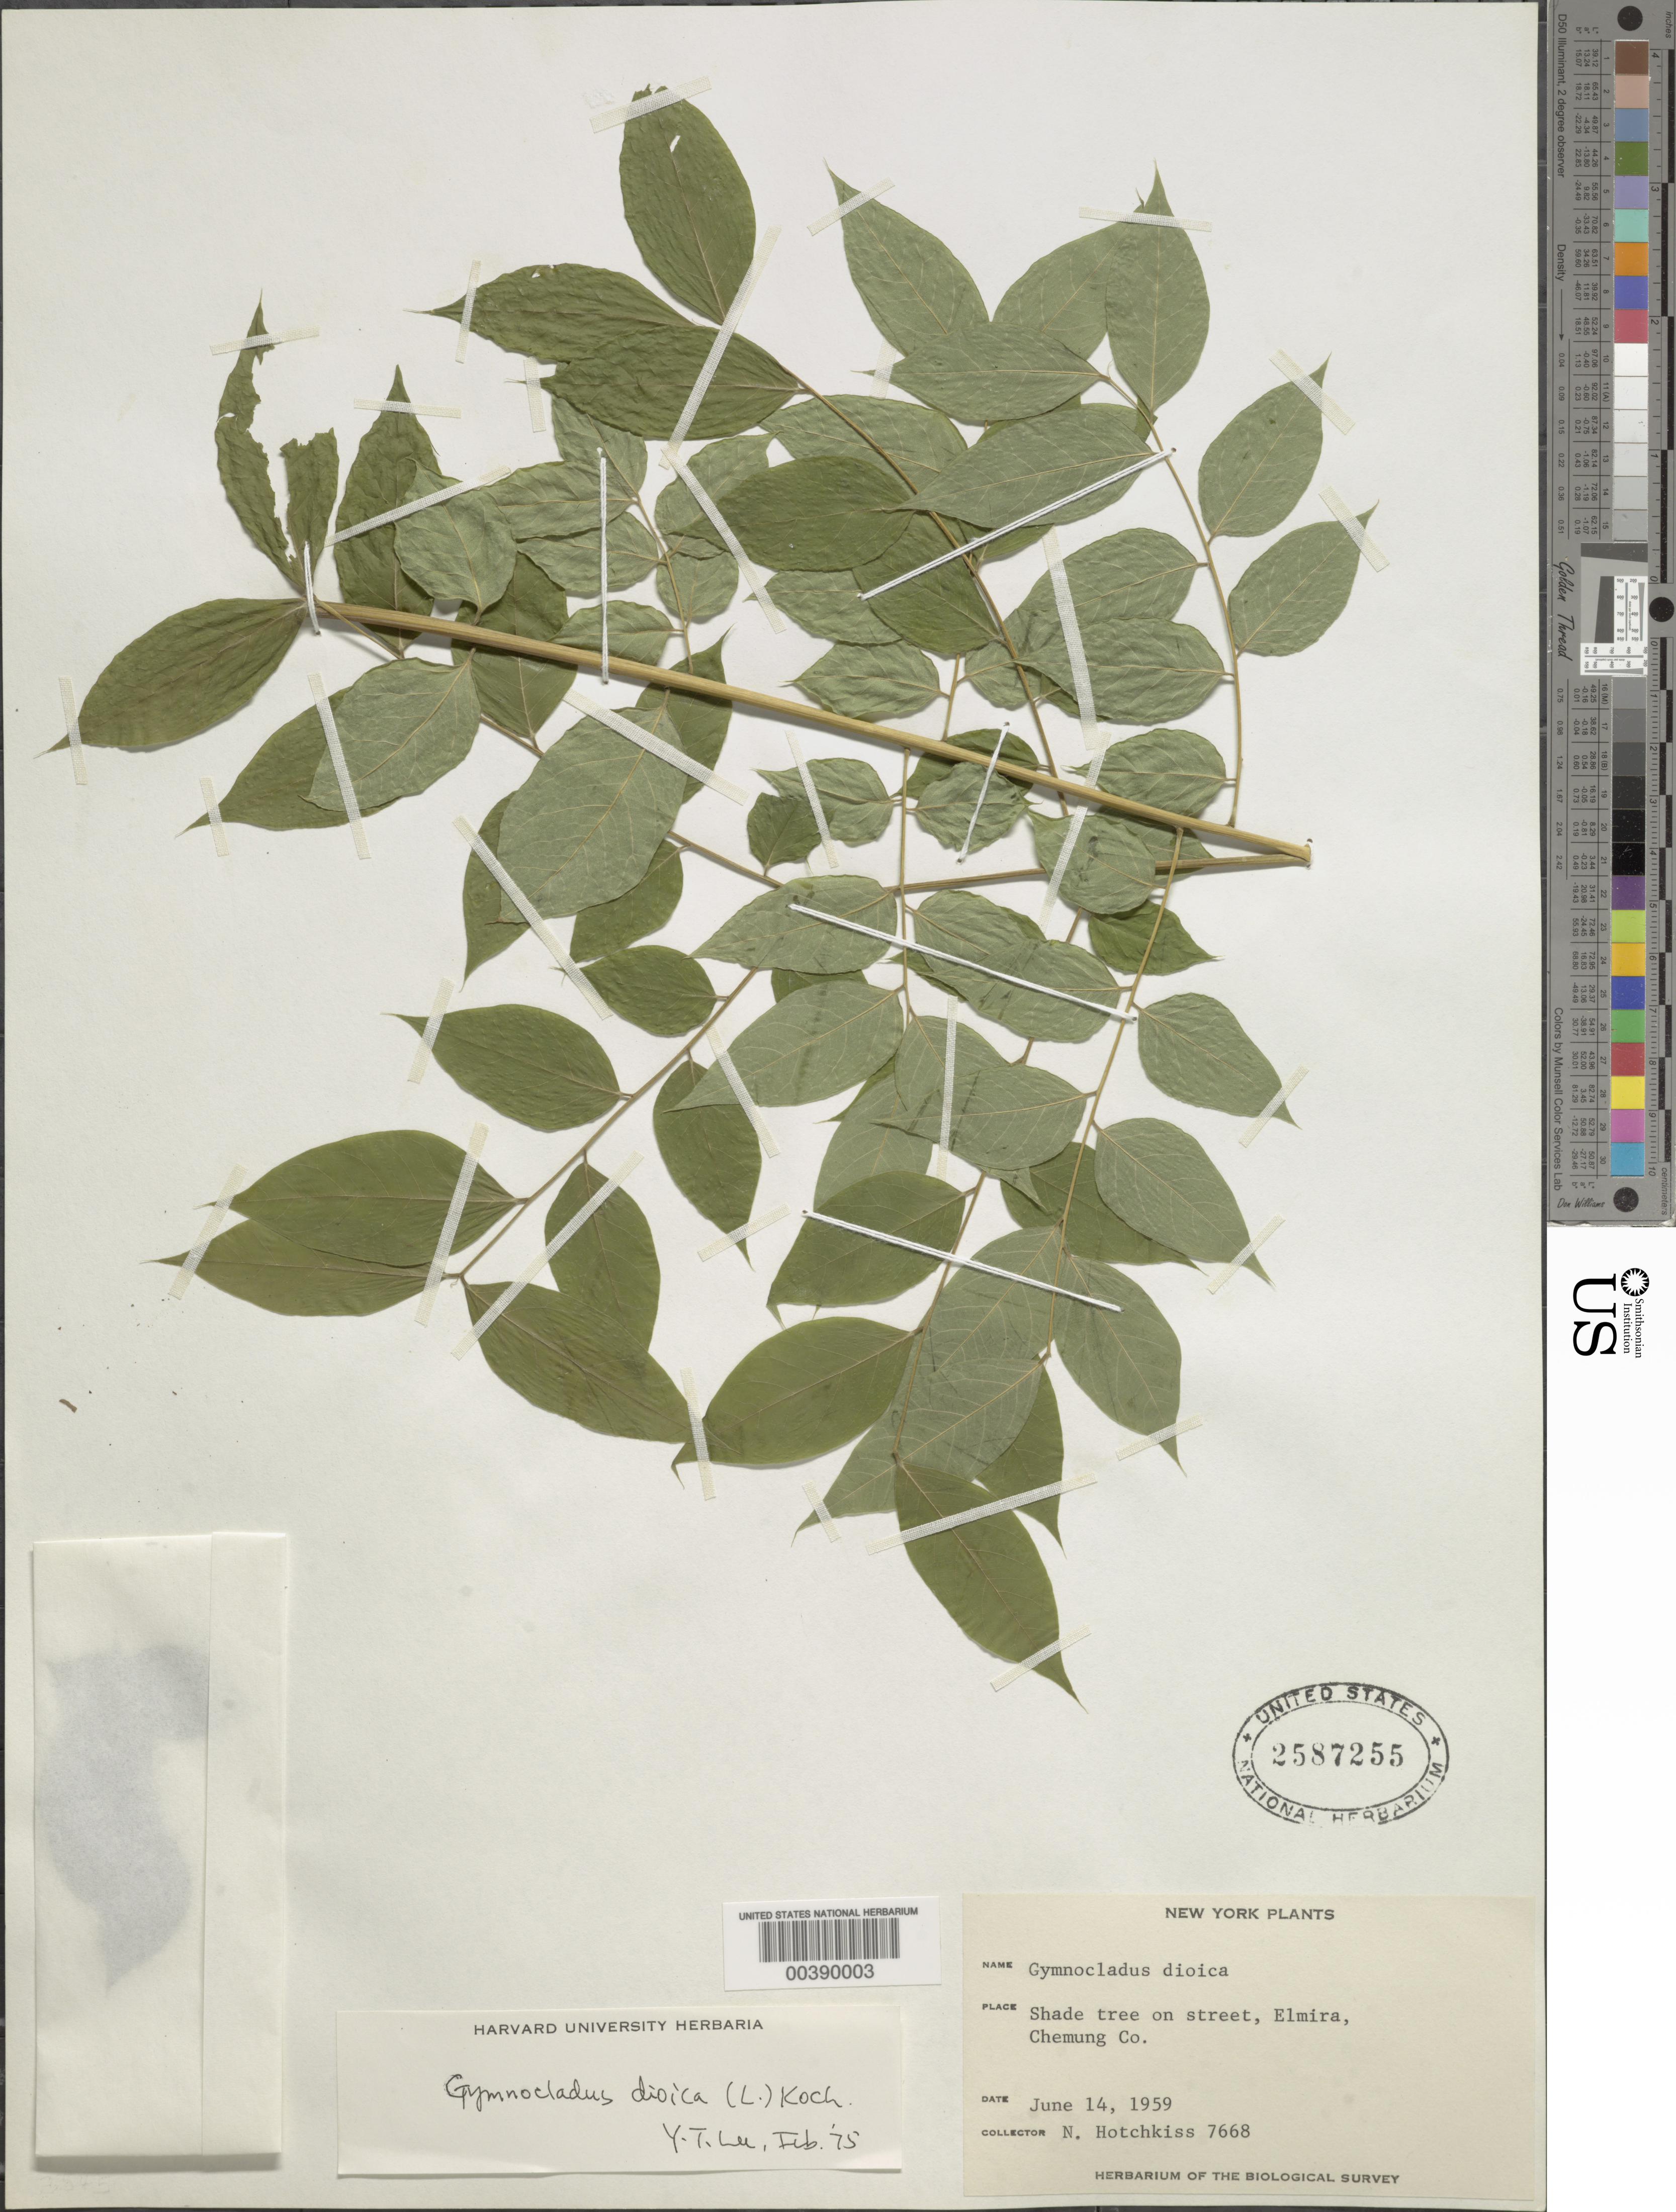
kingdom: Plantae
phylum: Tracheophyta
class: Magnoliopsida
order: Fabales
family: Fabaceae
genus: Gymnocladus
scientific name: Gymnocladus dioicus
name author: (L.) K. Koch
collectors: N. Hotchkiss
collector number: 7668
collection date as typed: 14 Jun 1959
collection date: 1959-06-14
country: United States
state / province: New York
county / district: Chemung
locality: Elmira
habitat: On street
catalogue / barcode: US 2587255